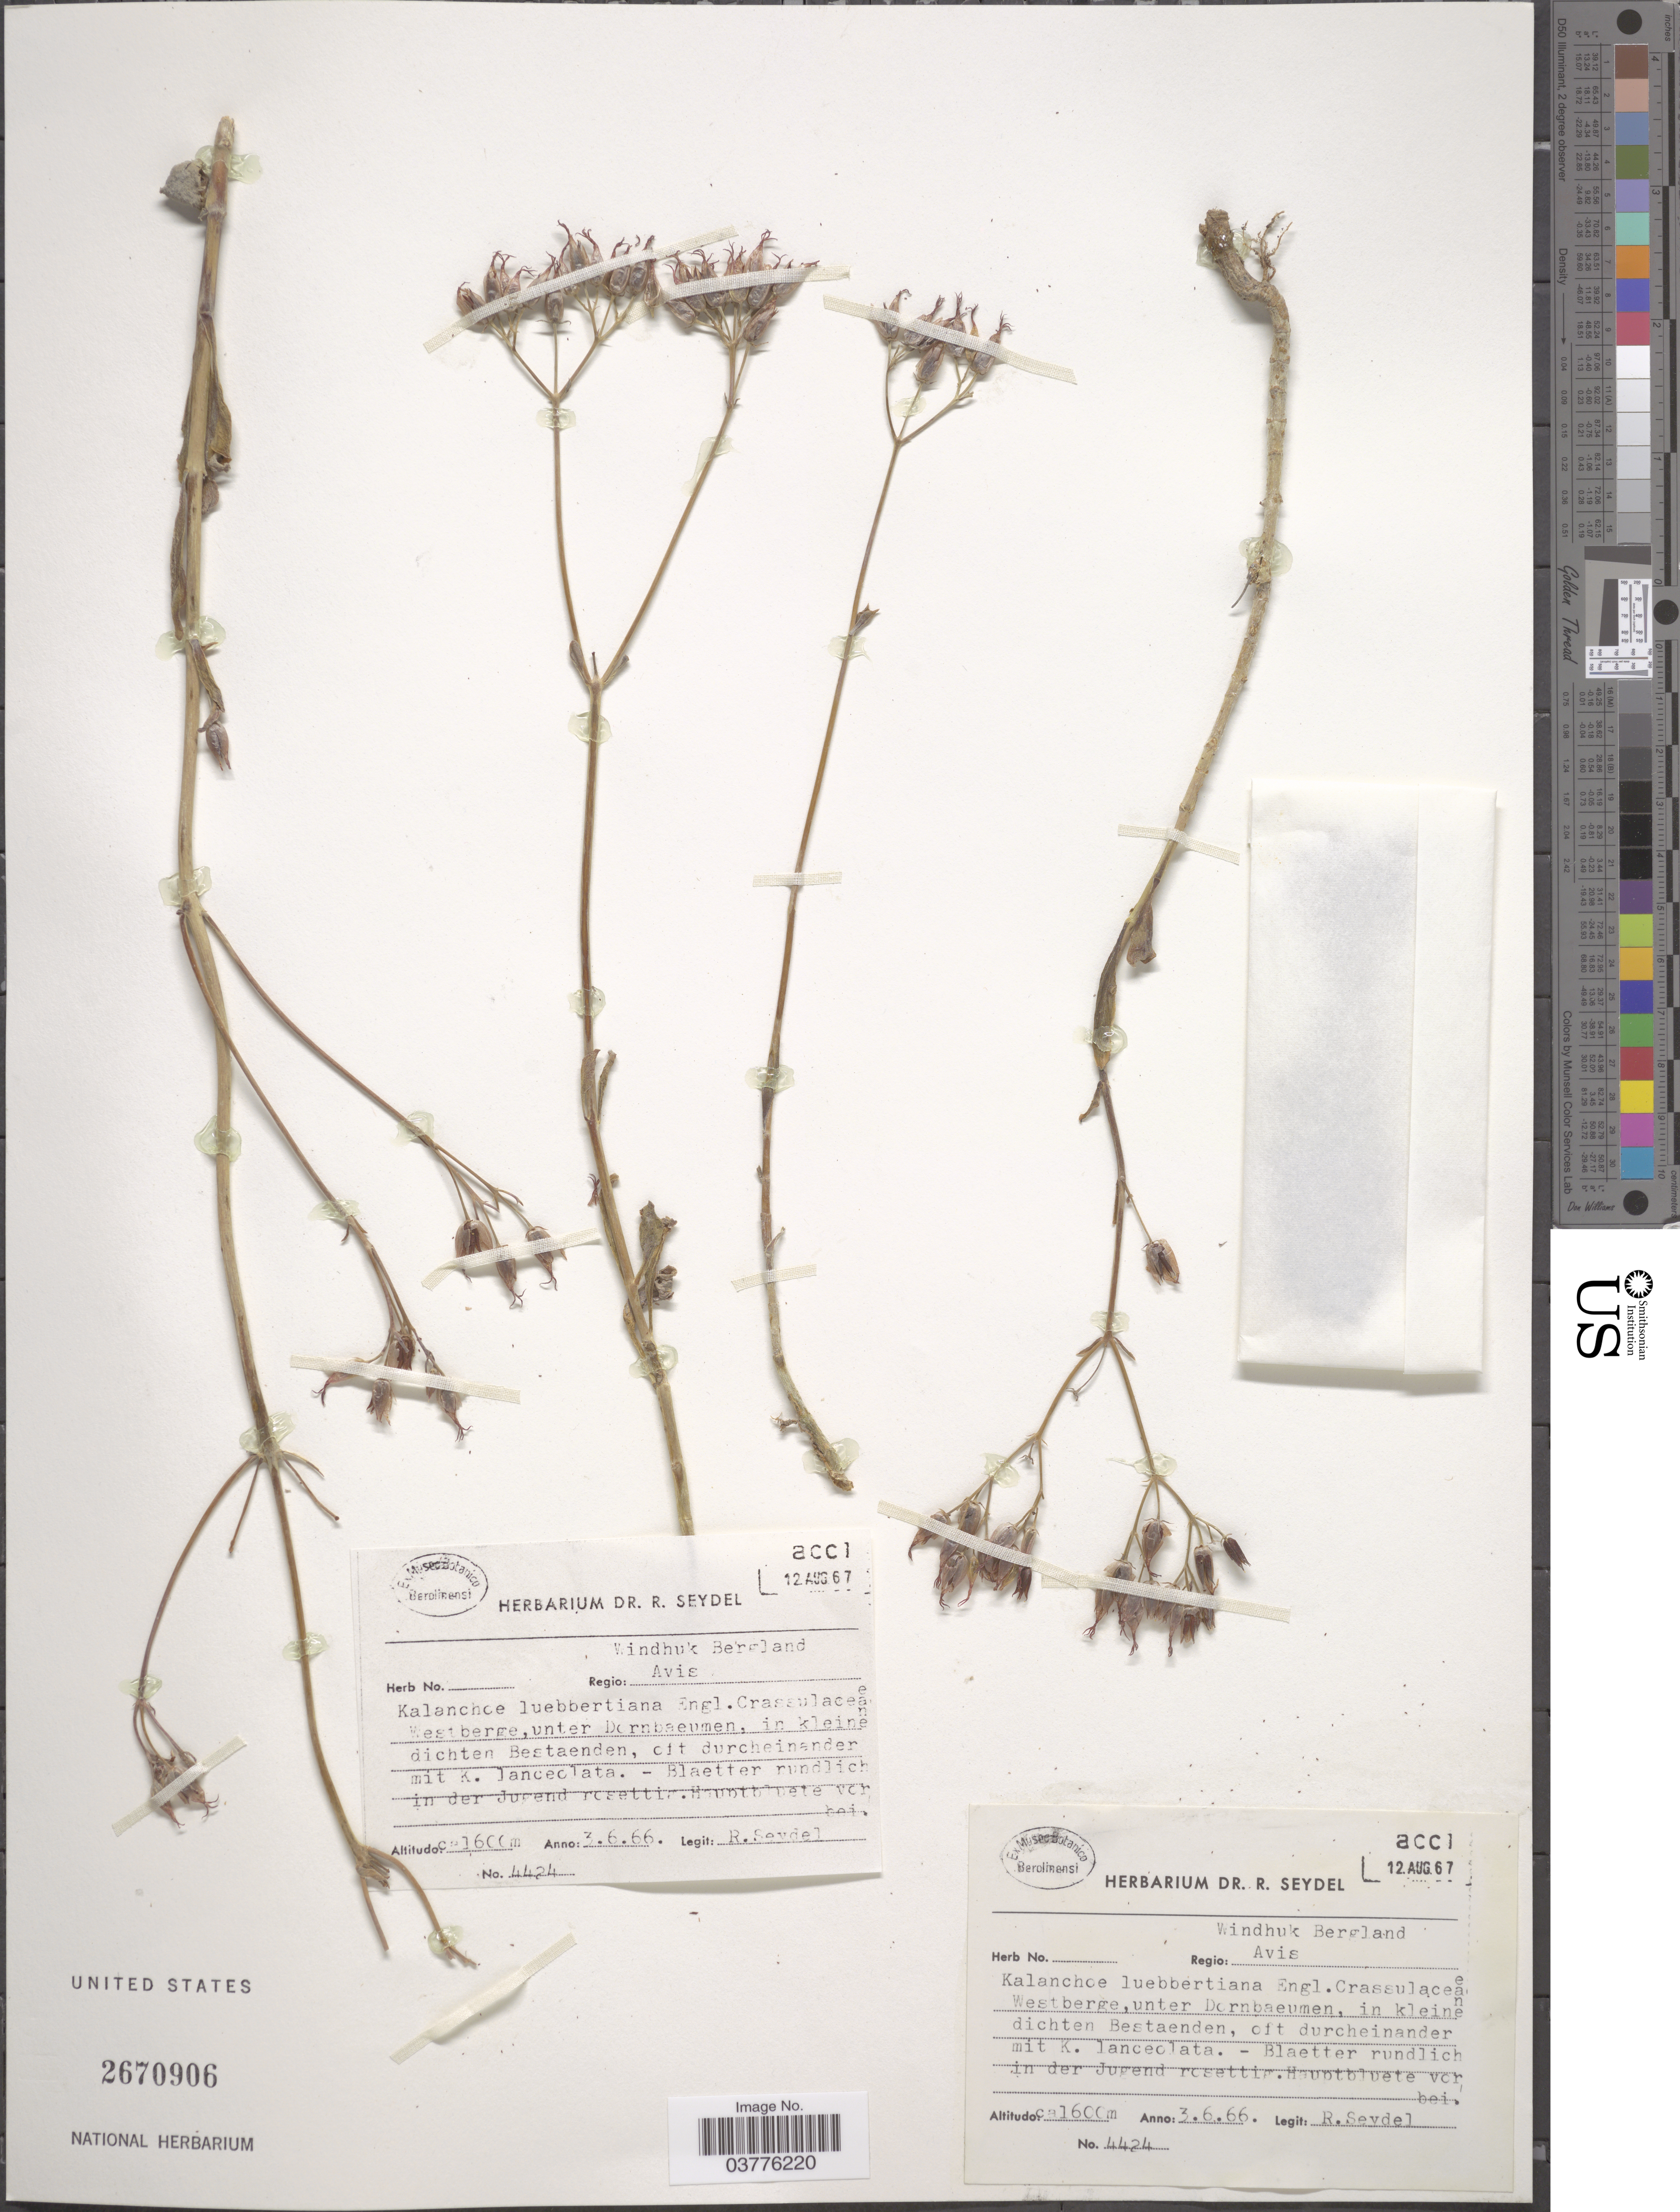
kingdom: Plantae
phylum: Tracheophyta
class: Magnoliopsida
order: Saxifragales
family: Crassulaceae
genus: Kalanchoe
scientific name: Kalanchoe luebbertiana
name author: Engl.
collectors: R. Seydel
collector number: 4424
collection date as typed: Transcribed d/m/y: 3/6/66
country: Namibia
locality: Regio: Windhuk Bergland Avis.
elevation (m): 1600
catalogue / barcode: US 2670906